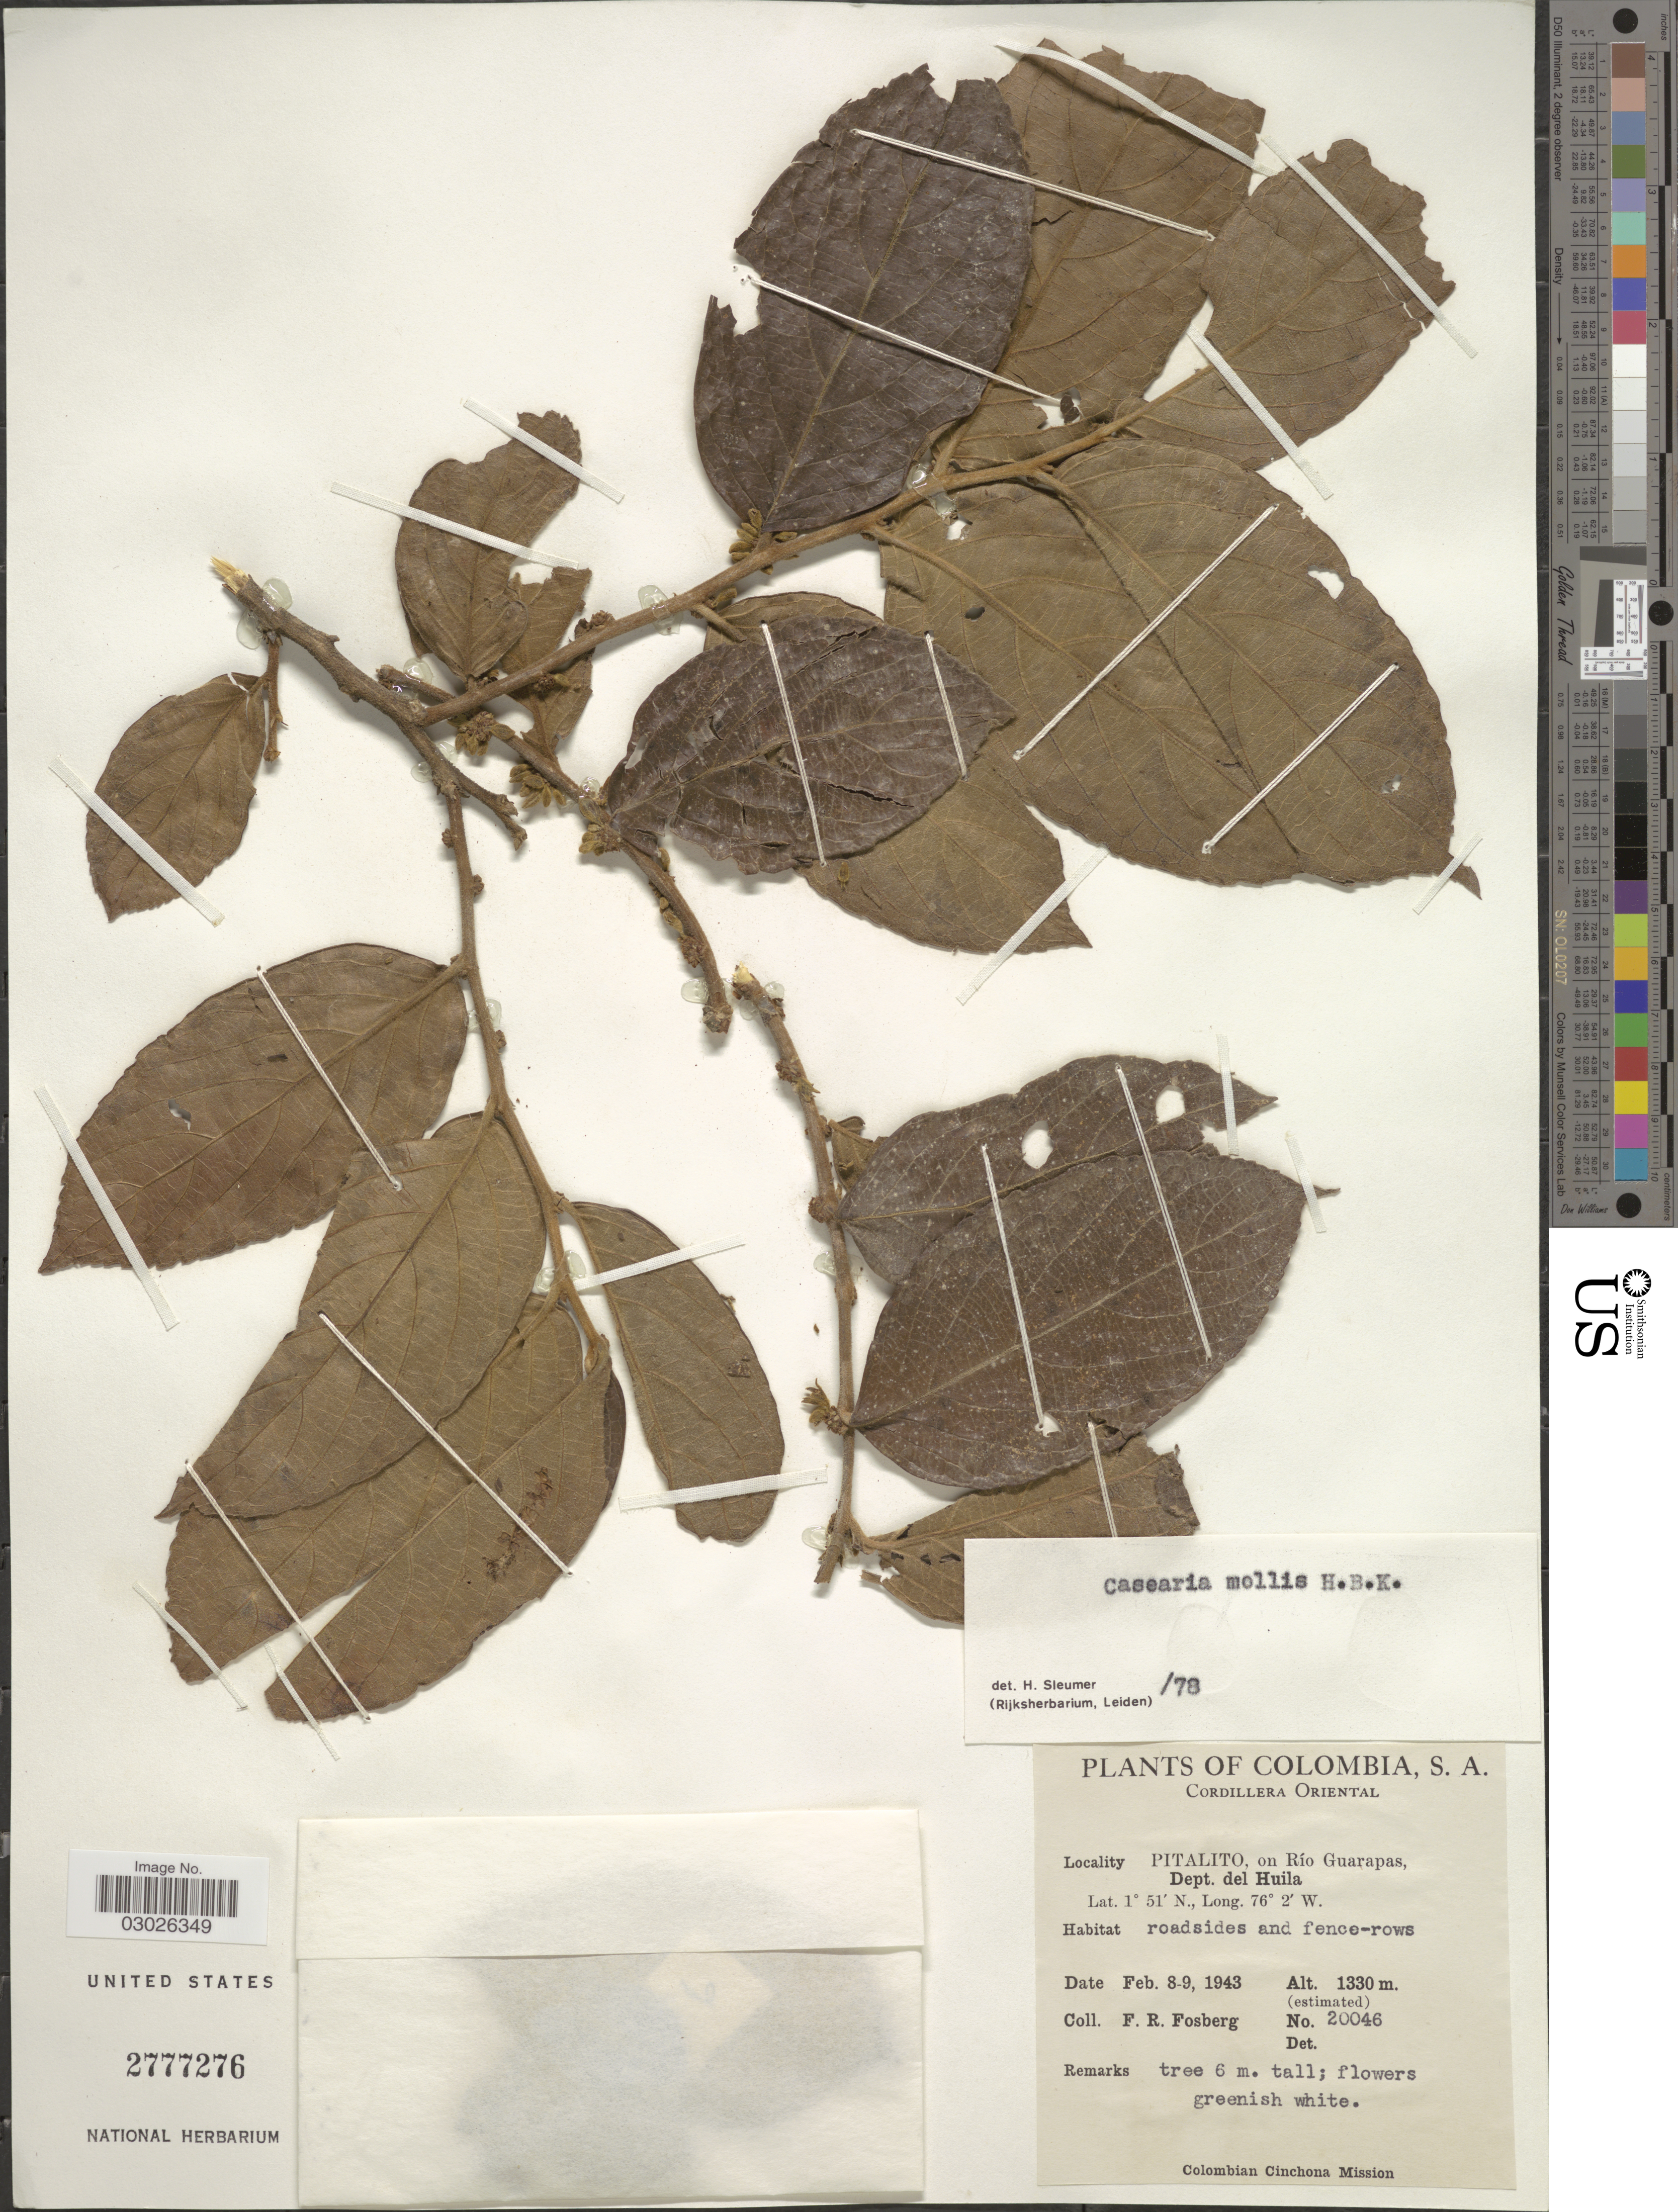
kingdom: Plantae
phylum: Tracheophyta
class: Magnoliopsida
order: Malpighiales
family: Salicaceae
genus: Casearia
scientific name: Casearia mollis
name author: Kunth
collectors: F. R. Fosberg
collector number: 20046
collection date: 1943-02-08/1943-02-09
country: Colombia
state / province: Huila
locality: Cordillera Oriental. Pitalito, on Río Guarapas, Dept. del Huila.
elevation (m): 1330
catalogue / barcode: US 2777276